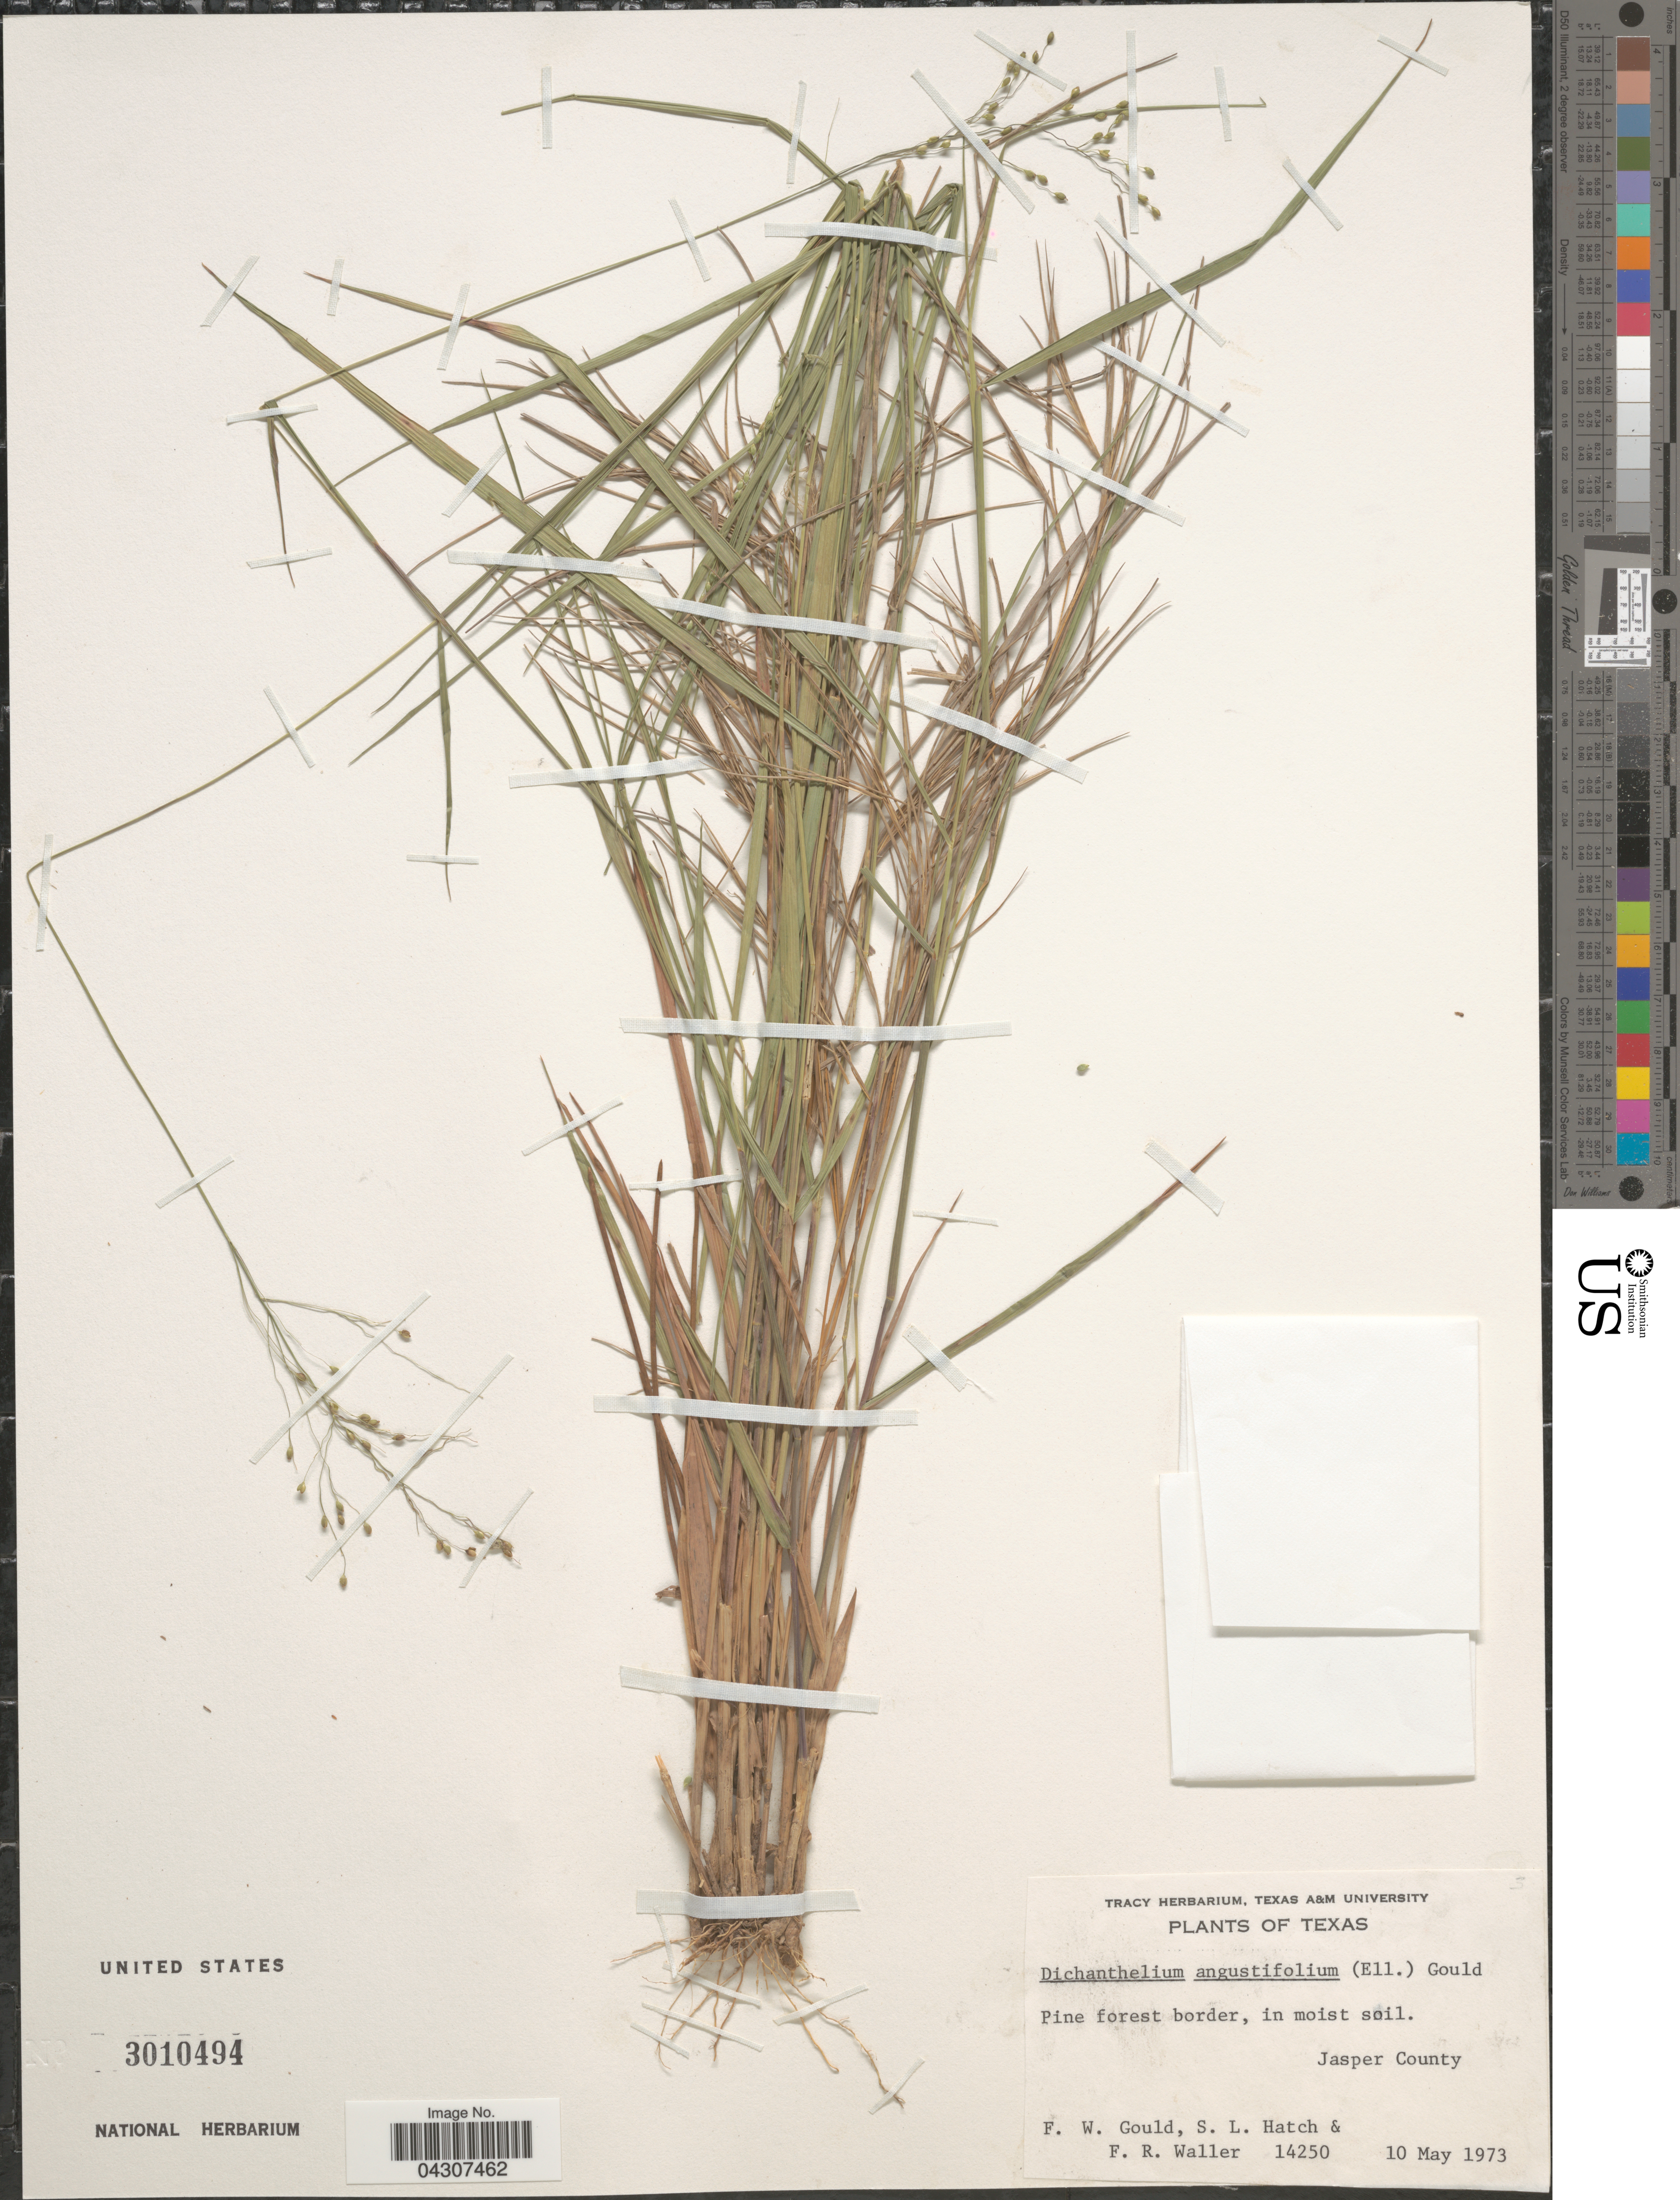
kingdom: Plantae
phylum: Tracheophyta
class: Liliopsida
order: Poales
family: Poaceae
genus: Dichanthelium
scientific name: Dichanthelium aciculare var. ramosum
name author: (Griseb.) Davidse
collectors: F. W. Gould, S. Hatch & F. R. Waller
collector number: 14250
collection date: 1973-05-10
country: United States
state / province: Texas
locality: Pine forest border, in moist soil. Jasper County.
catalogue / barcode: US 3010494